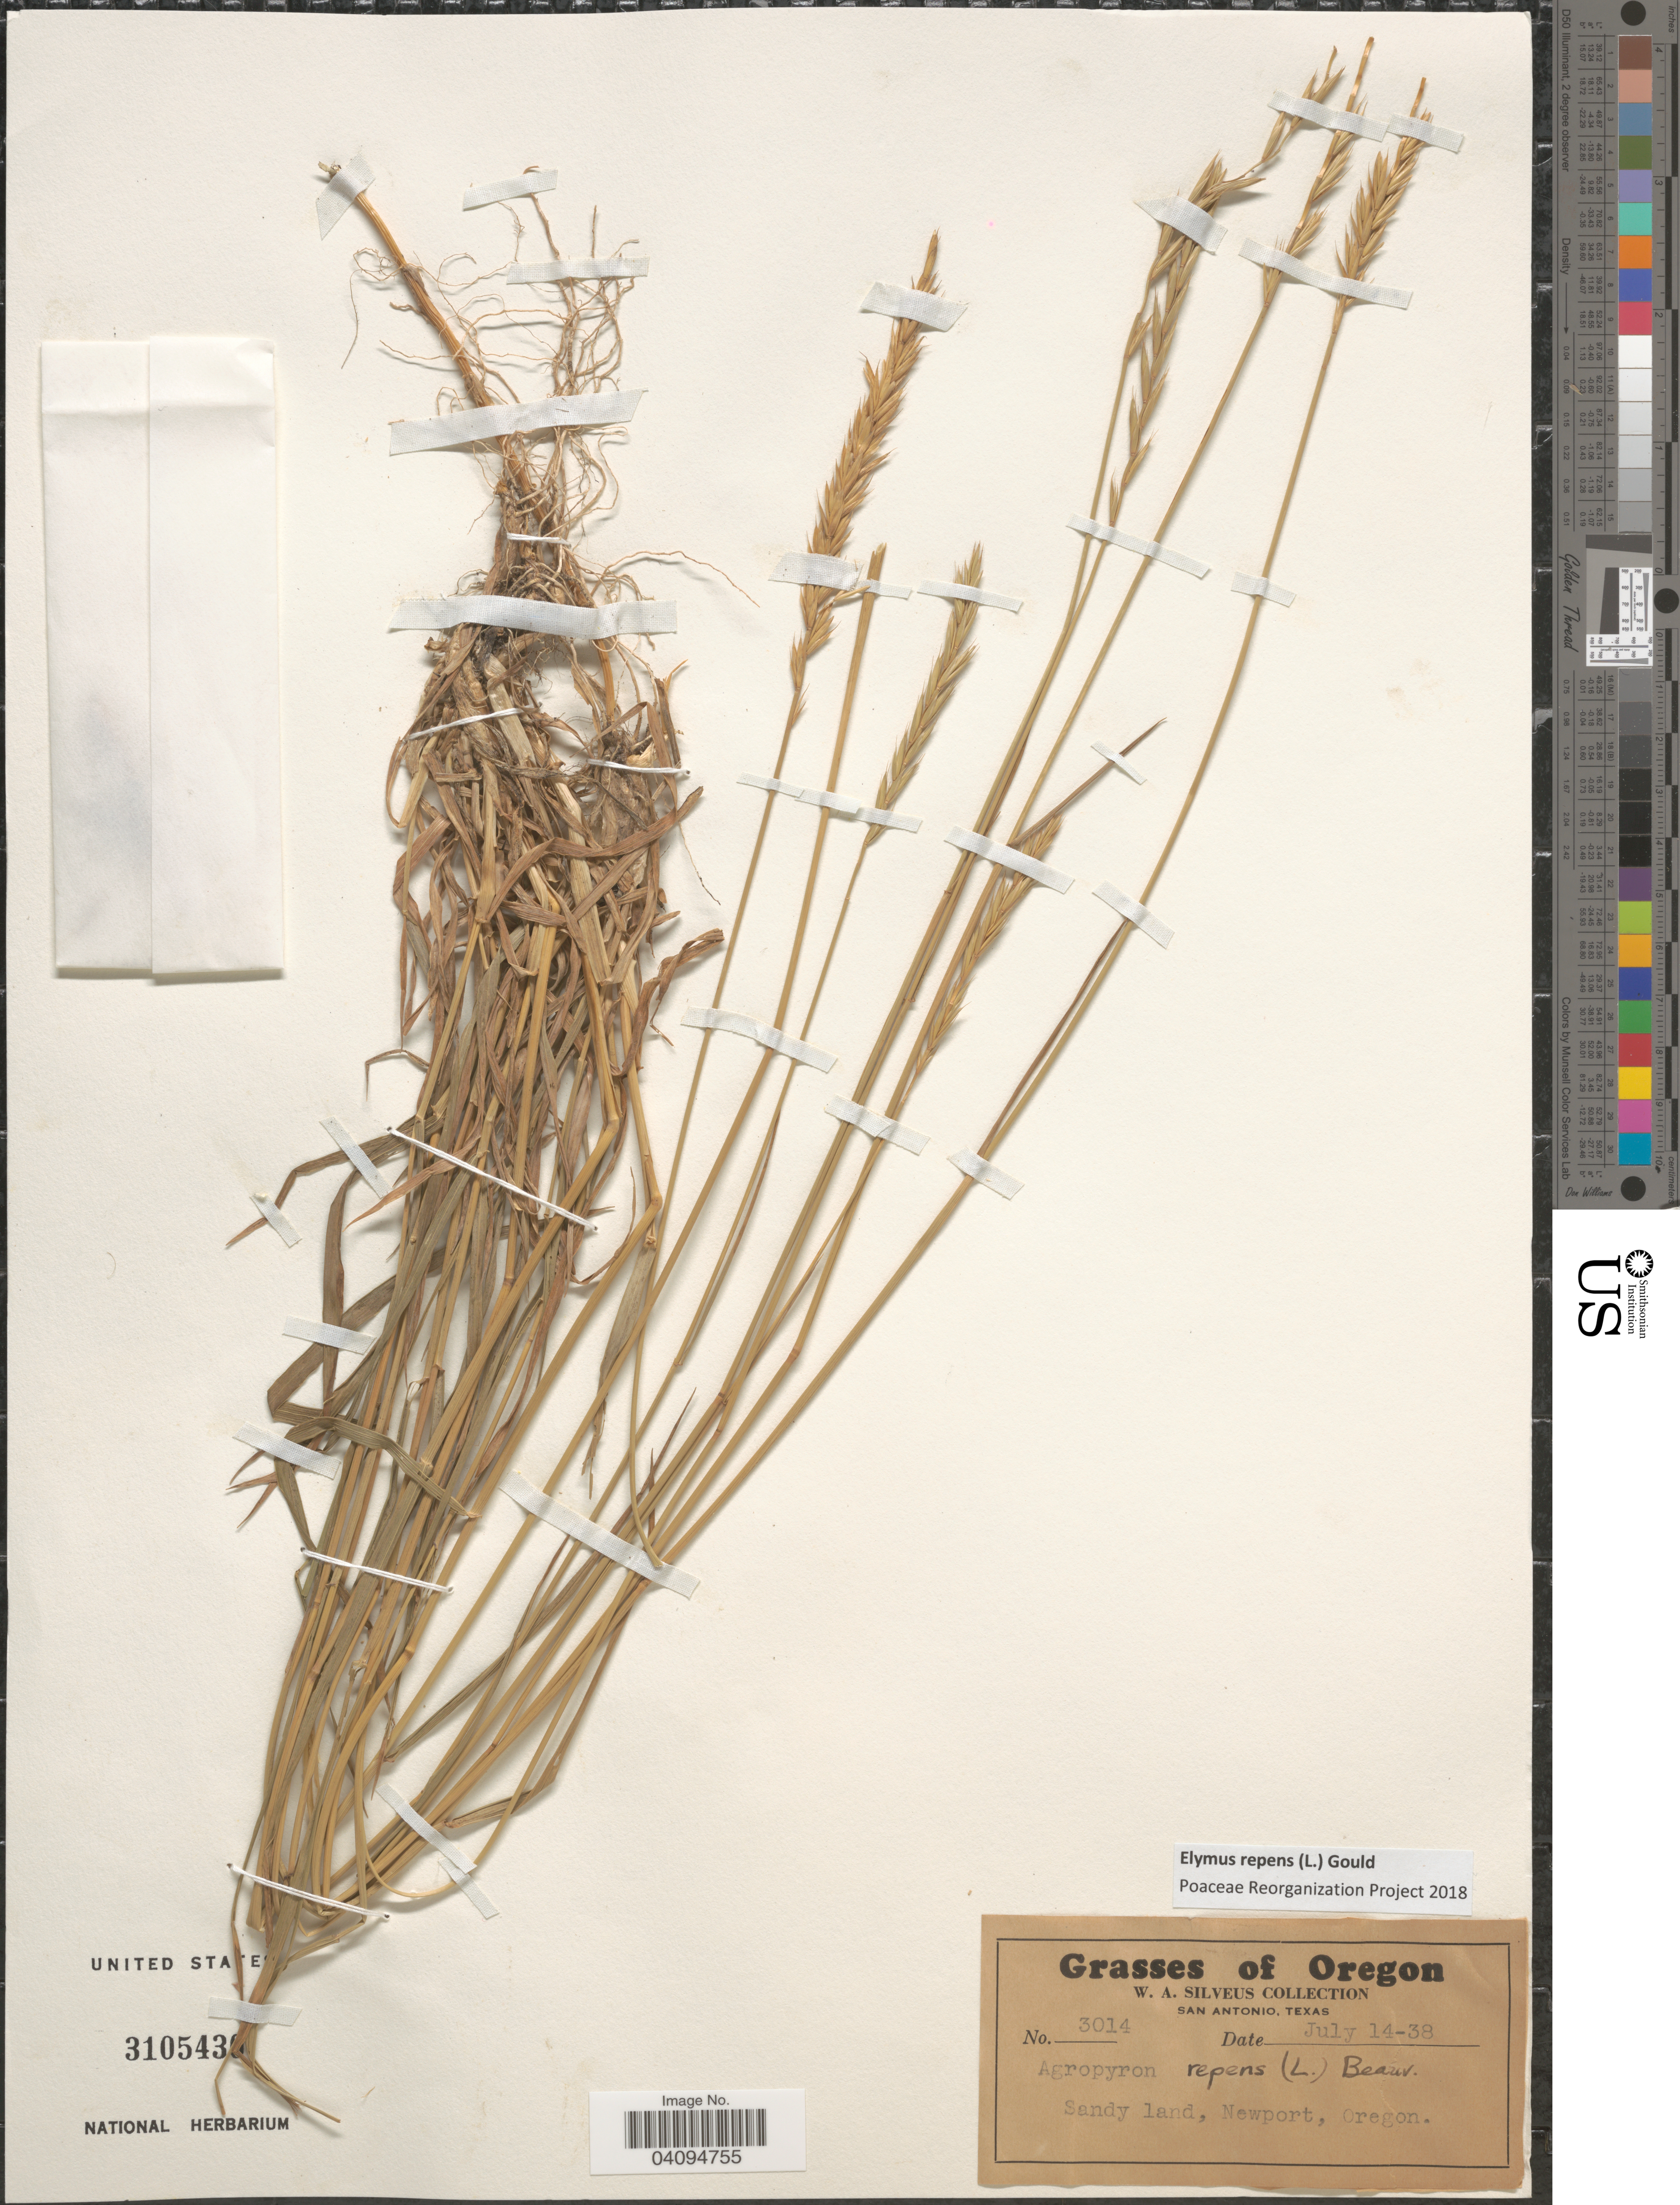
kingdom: Plantae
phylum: Tracheophyta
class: Liliopsida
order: Poales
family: Poaceae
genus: Elymus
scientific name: Elymus repens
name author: (L.) Gould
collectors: W. Silveus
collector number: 3014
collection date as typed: Transcribed d/m/y: 14/7/38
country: United States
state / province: Oregon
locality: Sandy land, Newport.